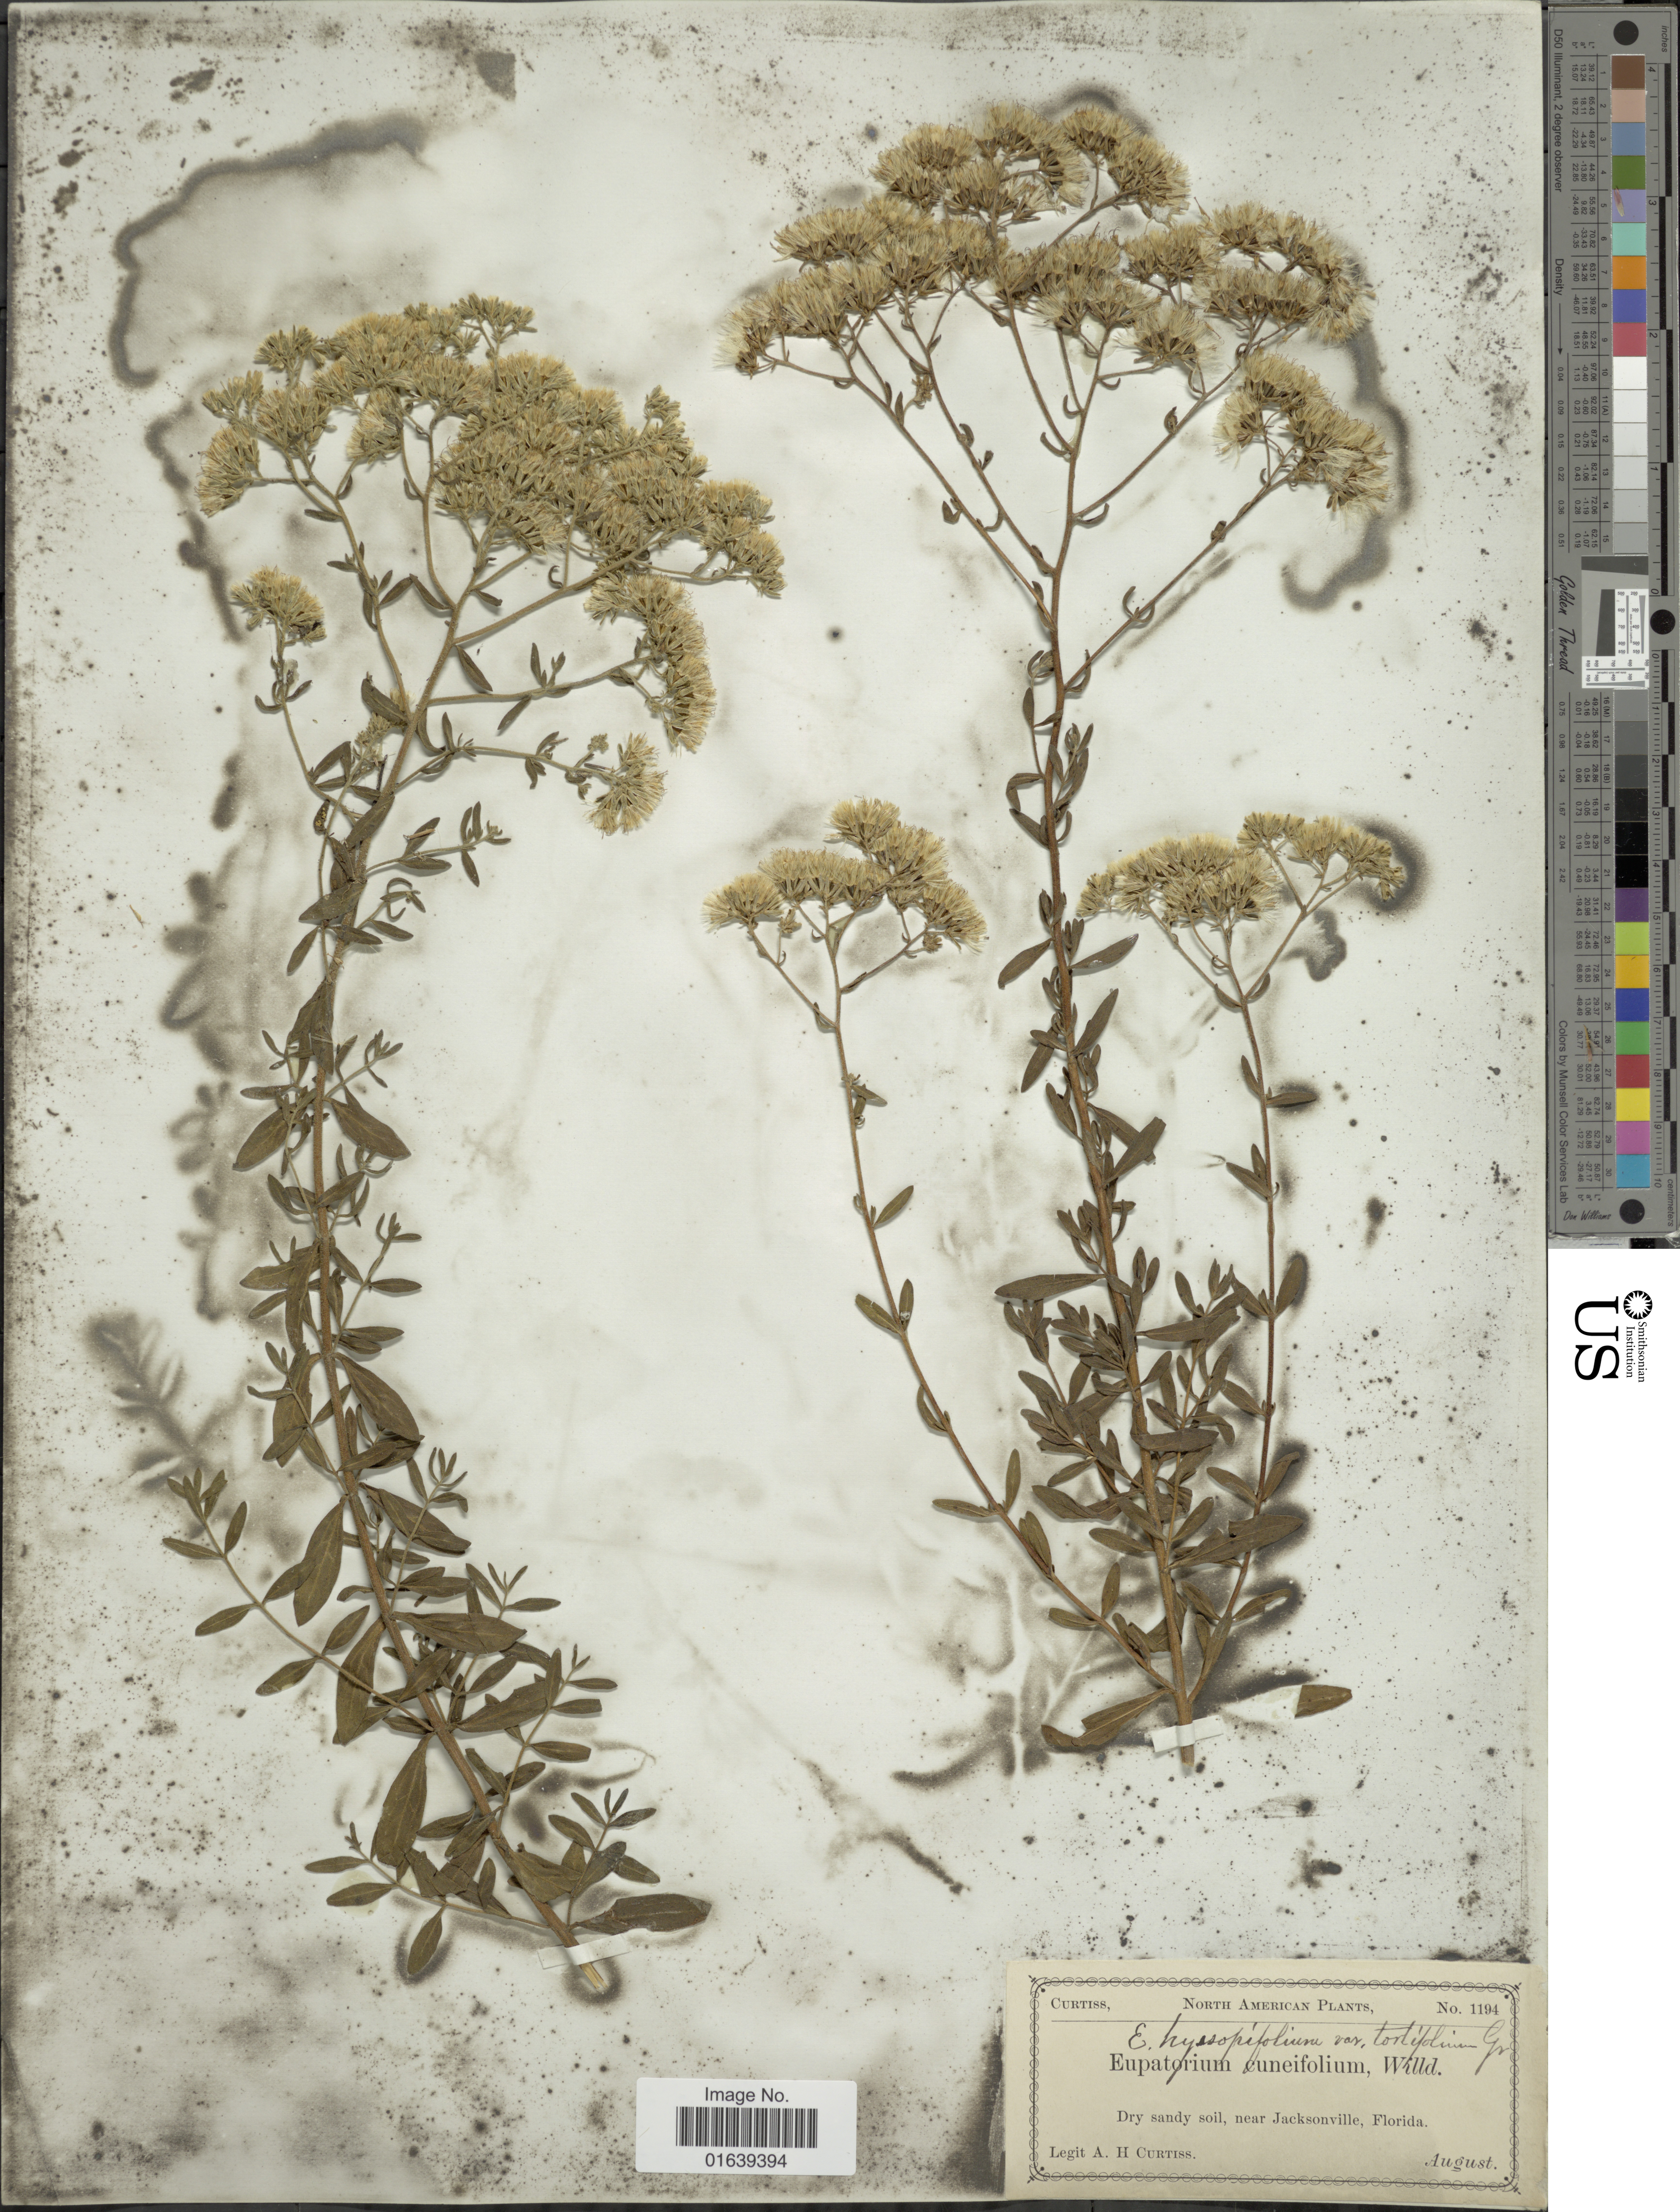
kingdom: Plantae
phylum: Tracheophyta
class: Magnoliopsida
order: Asterales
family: Asteraceae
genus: Eupatorium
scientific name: Eupatorium linearifolium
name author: Walter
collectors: A. H. Curtiss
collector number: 1194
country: United States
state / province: Florida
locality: Dry sandy soil, near Jacksonville, Florida